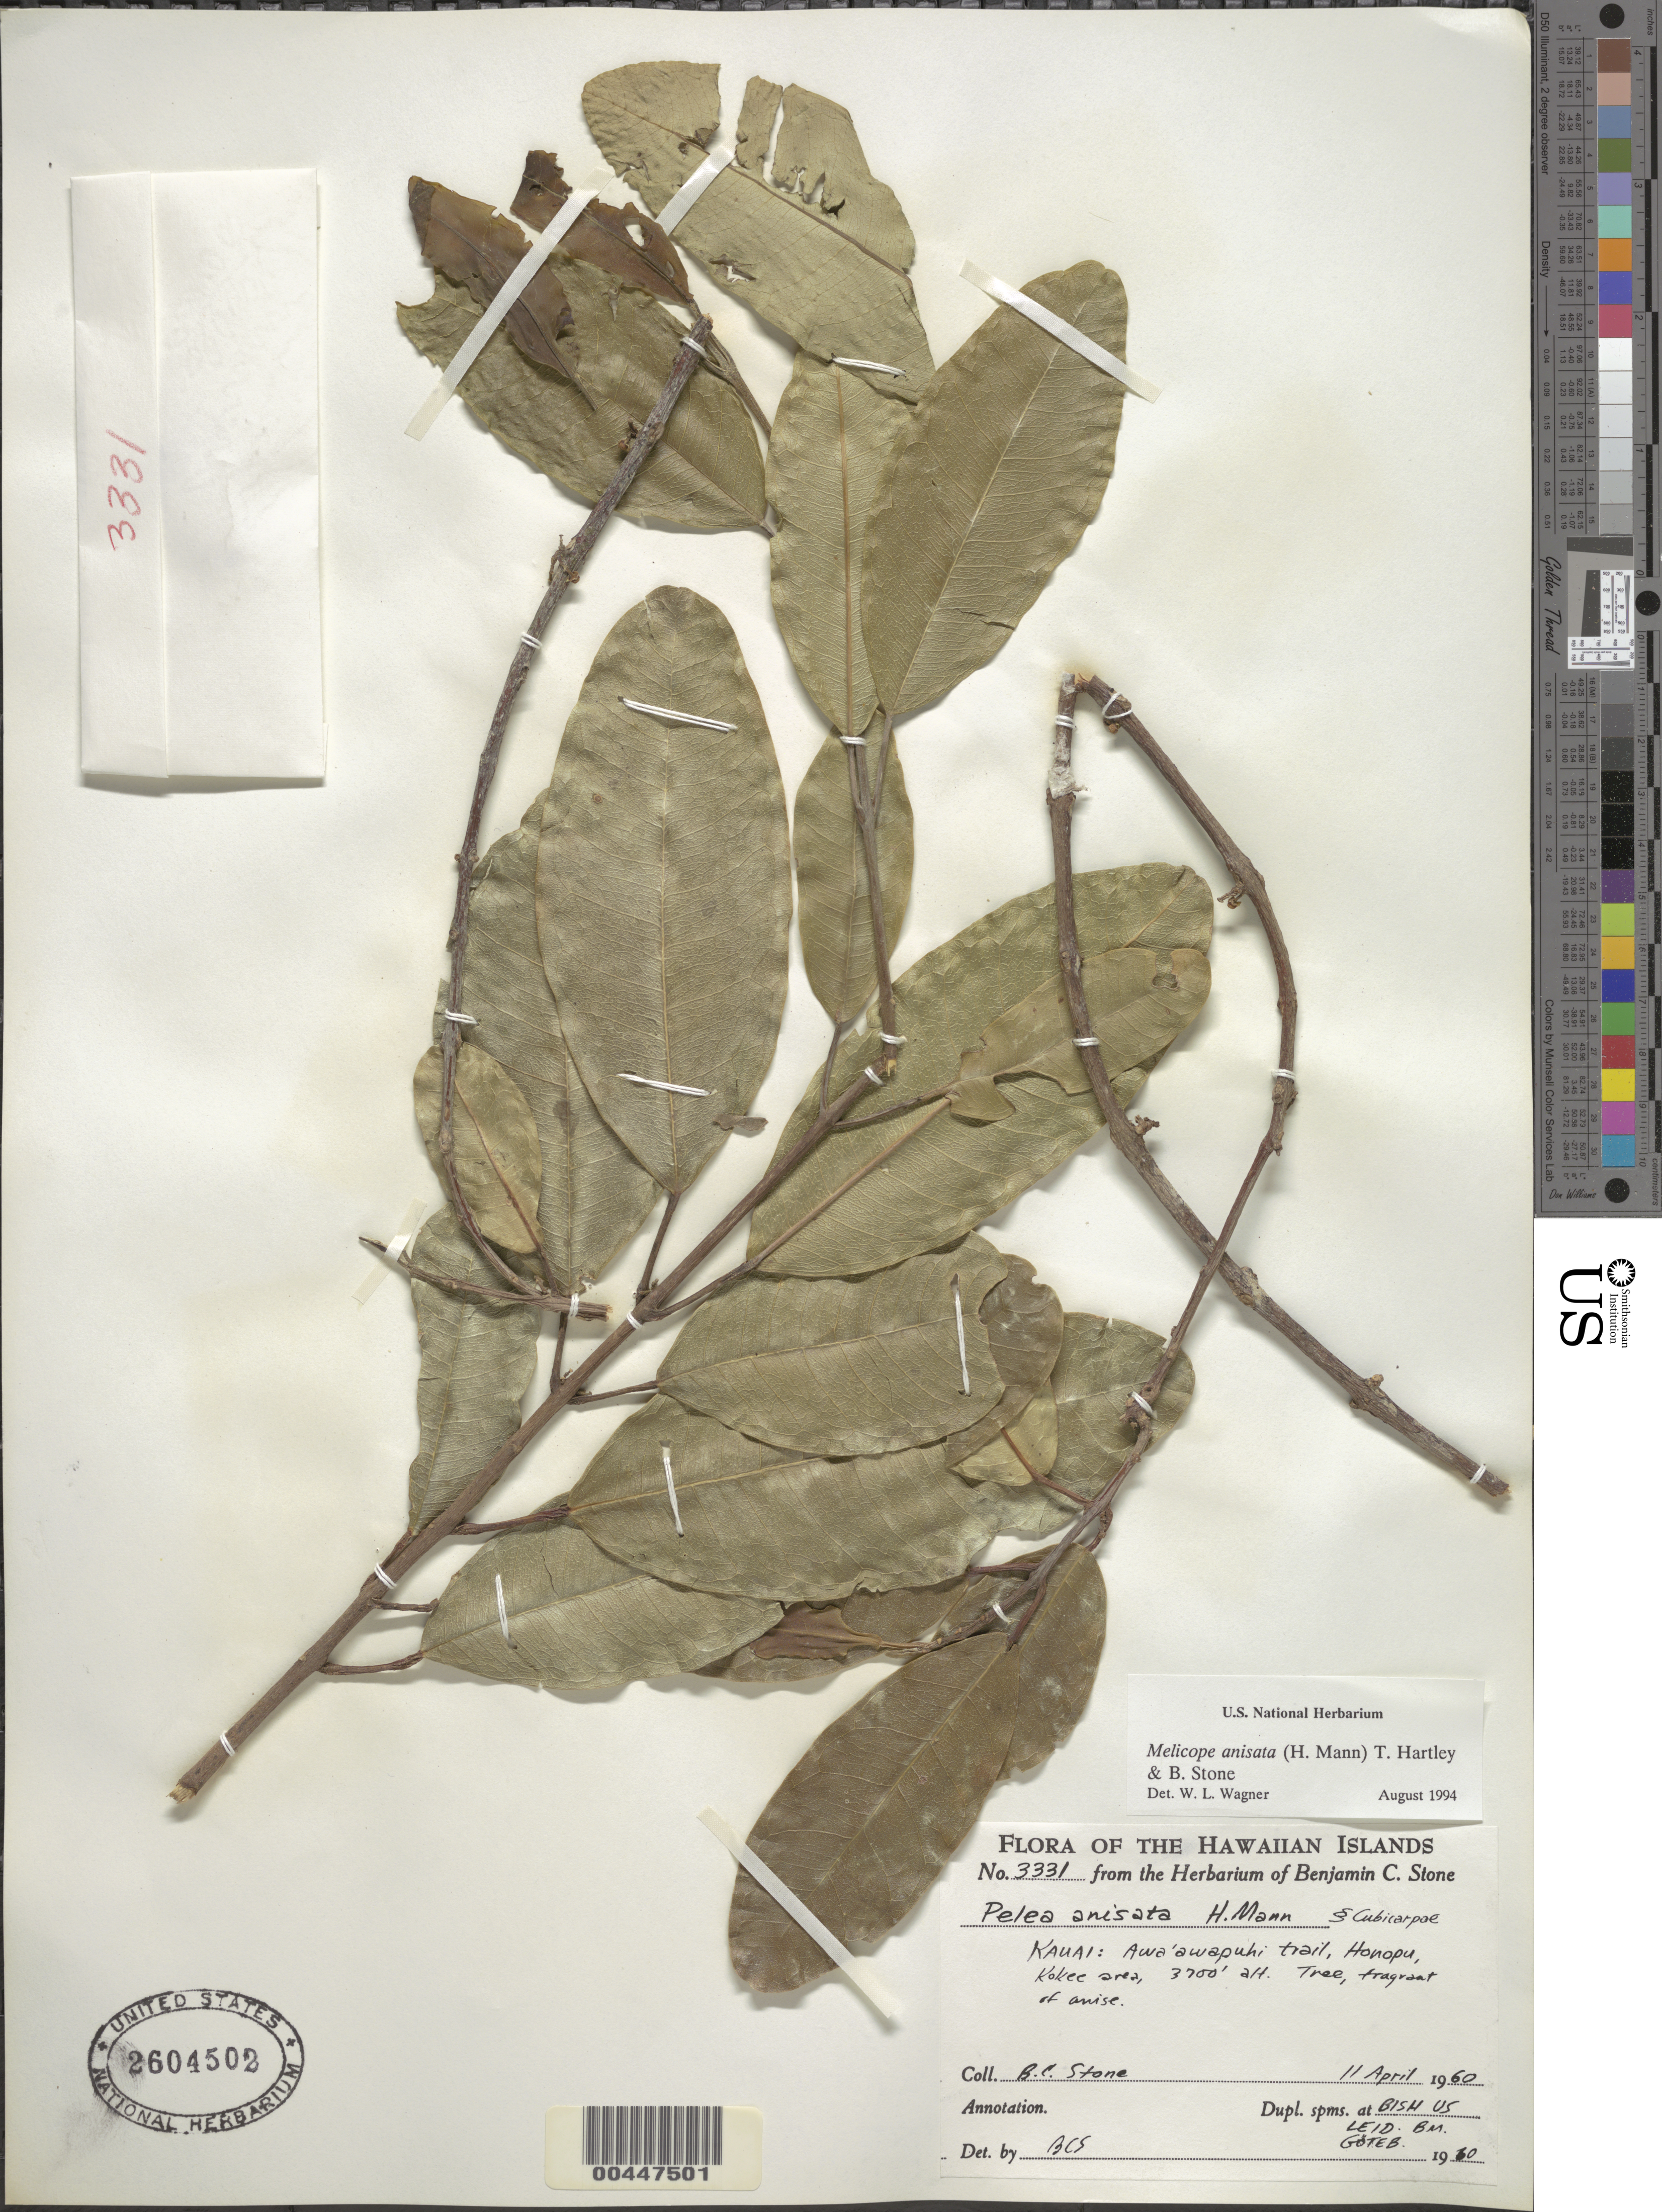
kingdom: Plantae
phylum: Tracheophyta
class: Magnoliopsida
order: Sapindales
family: Rutaceae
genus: Melicope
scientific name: Melicope anisata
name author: (H. Mann) T.G. Hartley & B.C. Stone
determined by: Wagner, W. L., (BOT), Smithsonian Institution - National Museum of Natural History (UNITED STATES)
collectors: B. C. Stone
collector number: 3331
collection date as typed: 11 Apr 1960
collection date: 1960-04-11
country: United States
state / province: Hawaii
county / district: Kauai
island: Kaua'i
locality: Awa'awapuhi trail, Honopu, Kokee area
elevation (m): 1128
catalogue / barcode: US 2604502